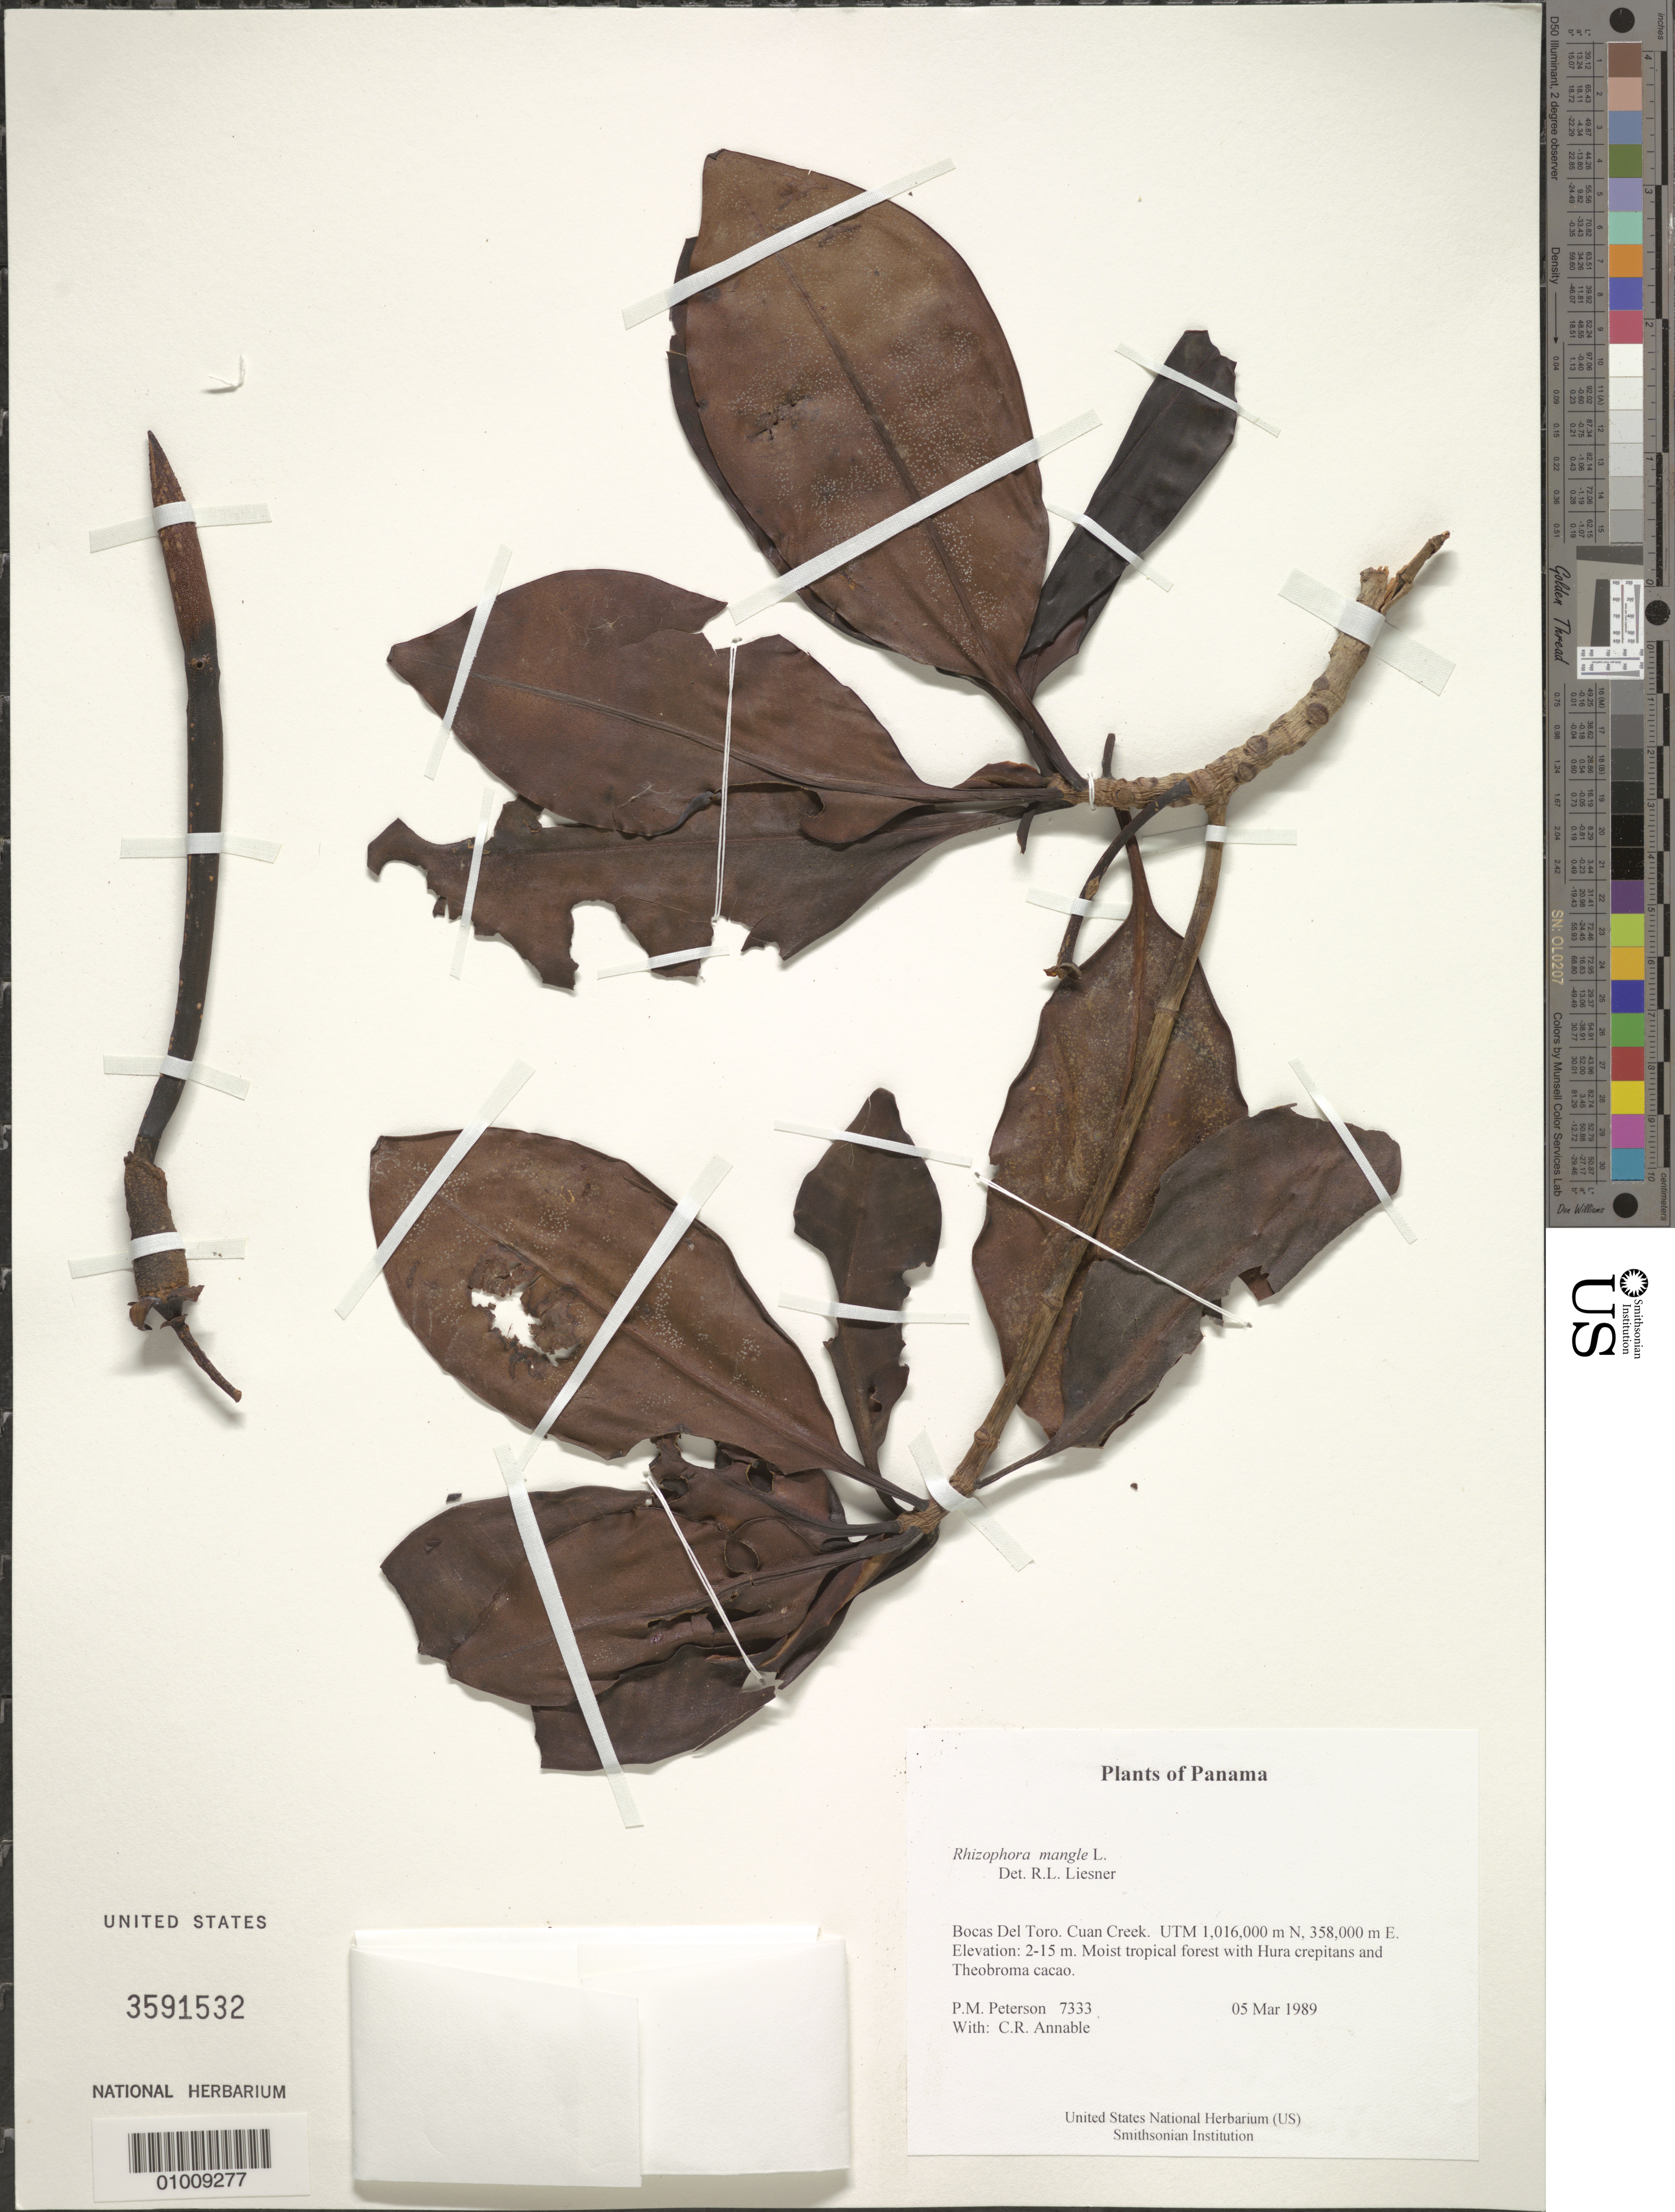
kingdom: Plantae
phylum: Tracheophyta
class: Magnoliopsida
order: Malpighiales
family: Rhizophoraceae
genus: Rhizophora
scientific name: Rhizophora mangle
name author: L.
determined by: Liesner, R. L.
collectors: P. M. Peterson & C. R. Annable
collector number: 07333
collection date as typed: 05 Mar 1989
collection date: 1989-03-05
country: Panama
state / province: Bocas del Toro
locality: Cuan Creek. UTM 1,016,000 m N, 358,000 m E.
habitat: Moist tropical forest with Hura crepitans and Theobroma cacao.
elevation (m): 2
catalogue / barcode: US 3591532